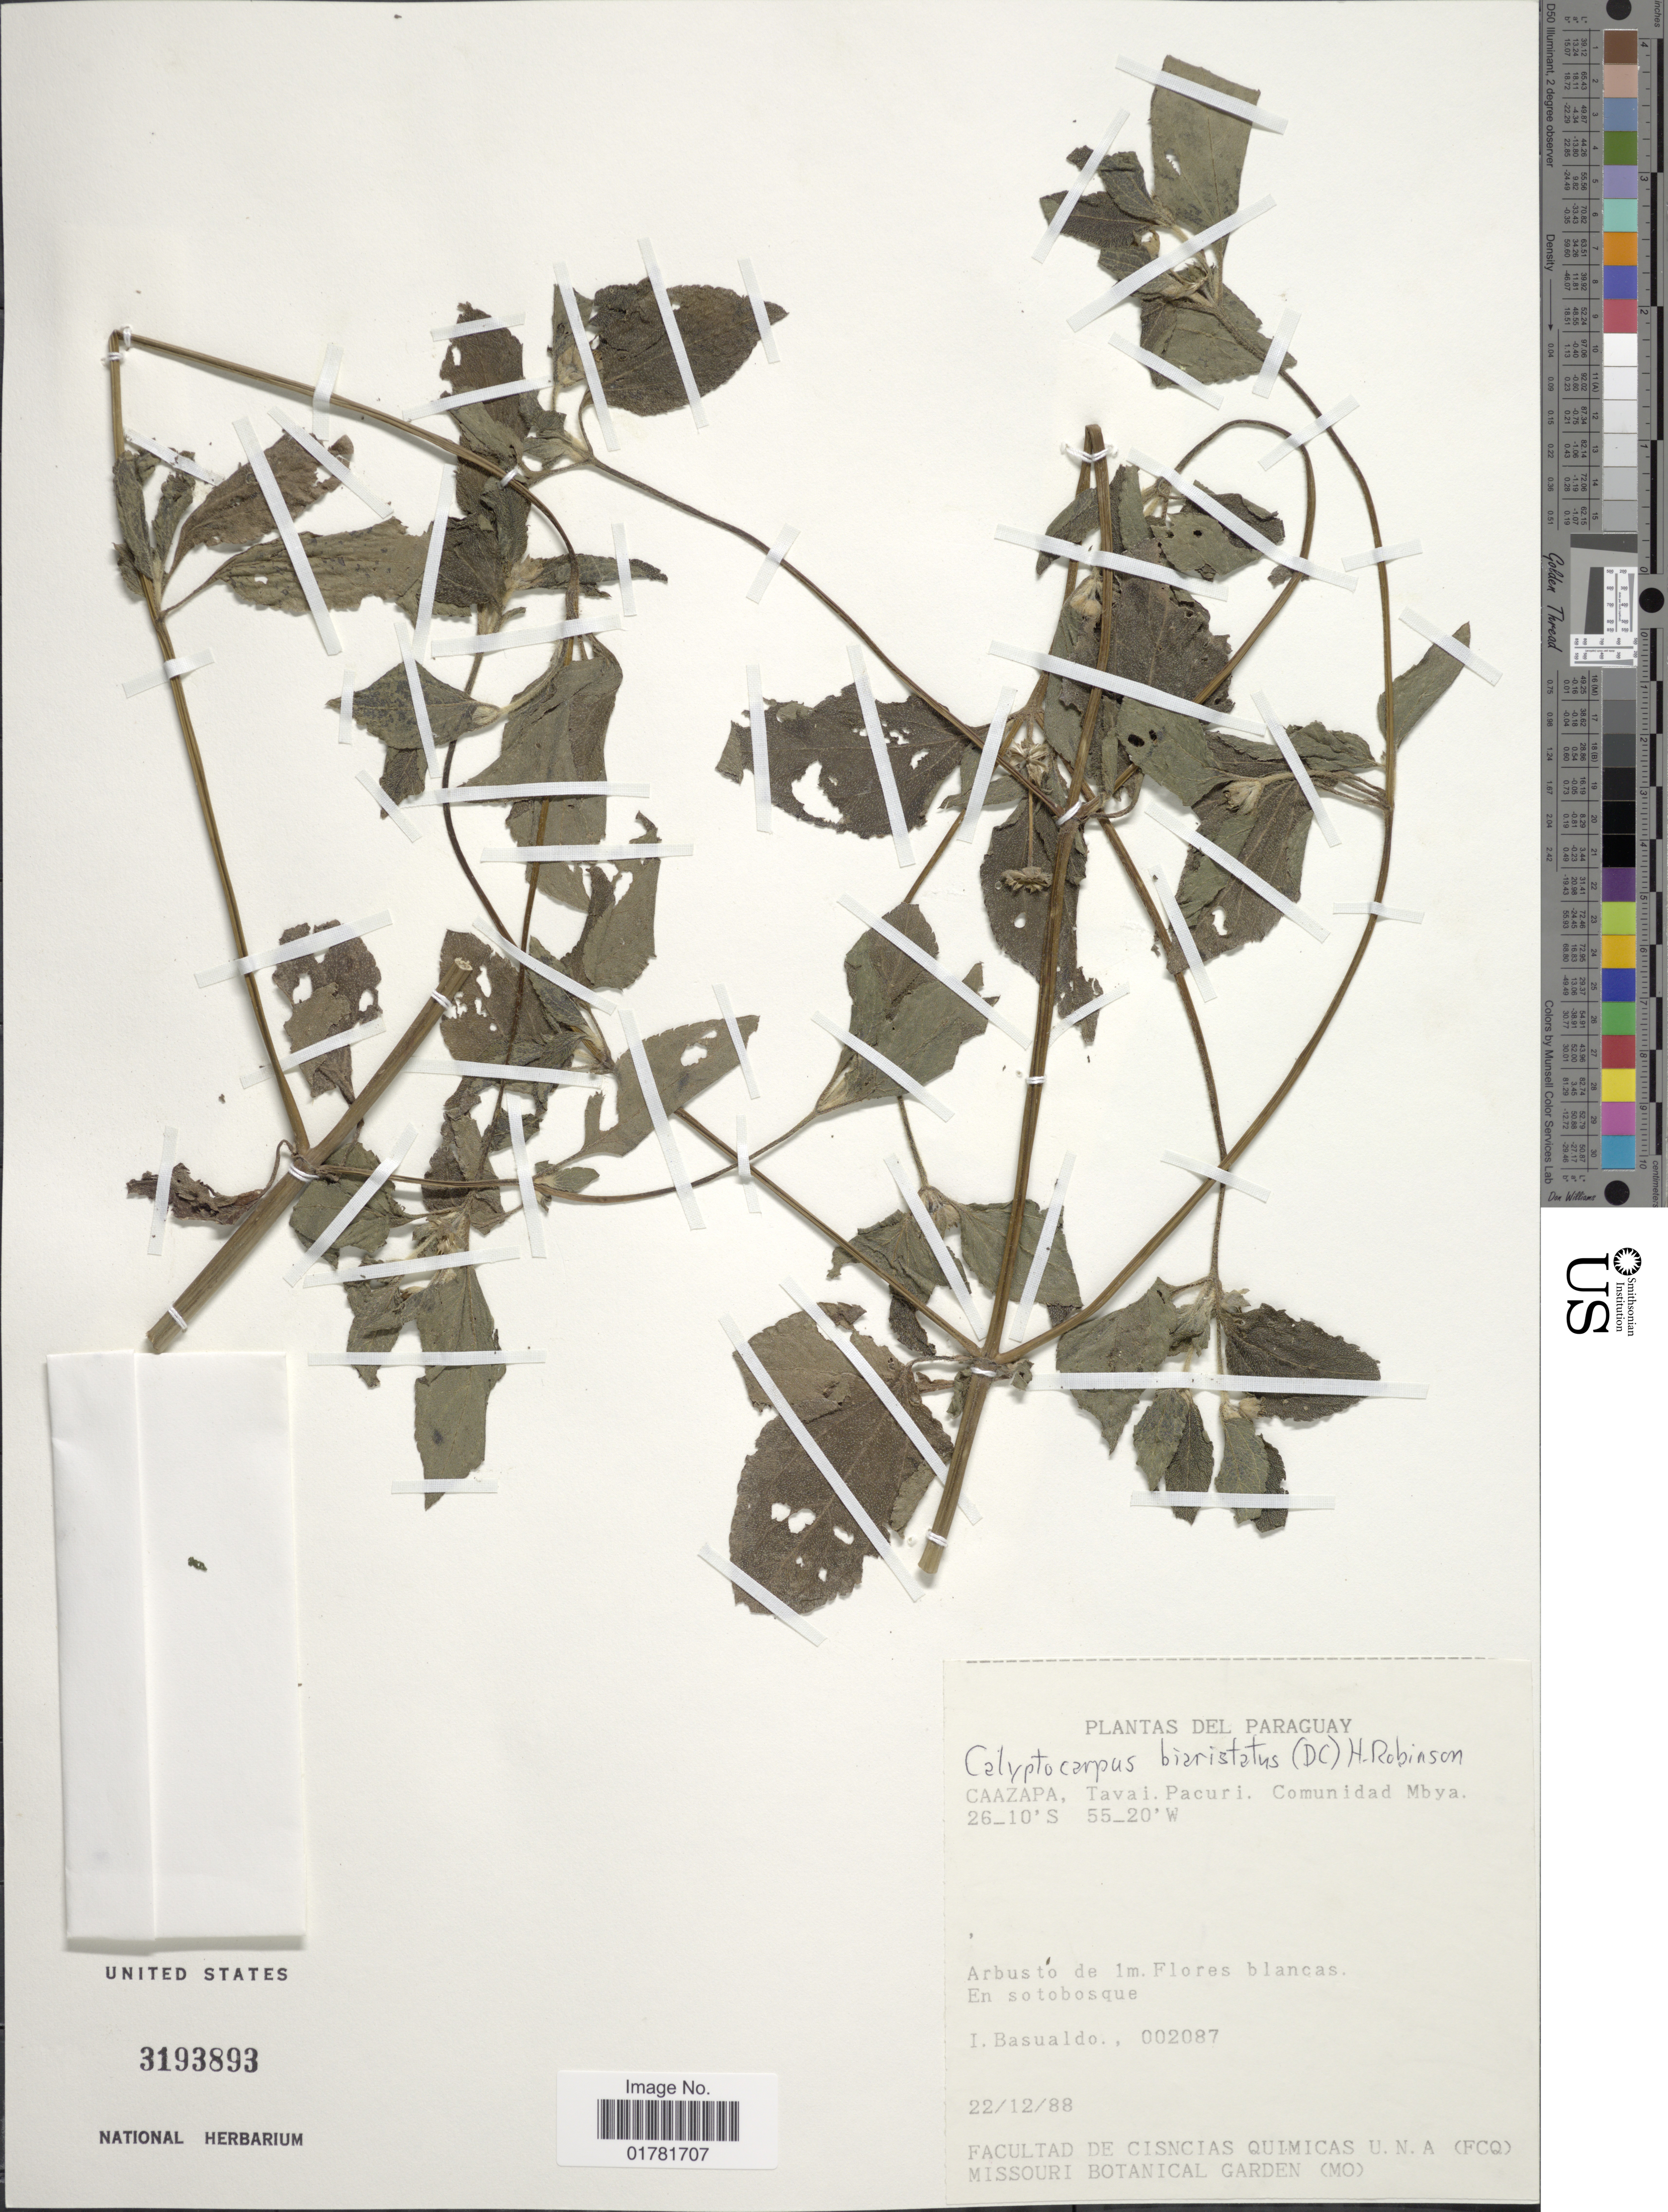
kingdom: Plantae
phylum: Tracheophyta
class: Magnoliopsida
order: Asterales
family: Asteraceae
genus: Calyptocarpus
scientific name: Calyptocarpus baristatus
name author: (DC.) H. Rob.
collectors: I. Basualdo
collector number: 002087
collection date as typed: Transcribed d/m/y: 22/12/88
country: Paraguay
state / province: Caazapa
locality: Tavai, pacuri. Comunidad Mbya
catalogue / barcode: US 3193893